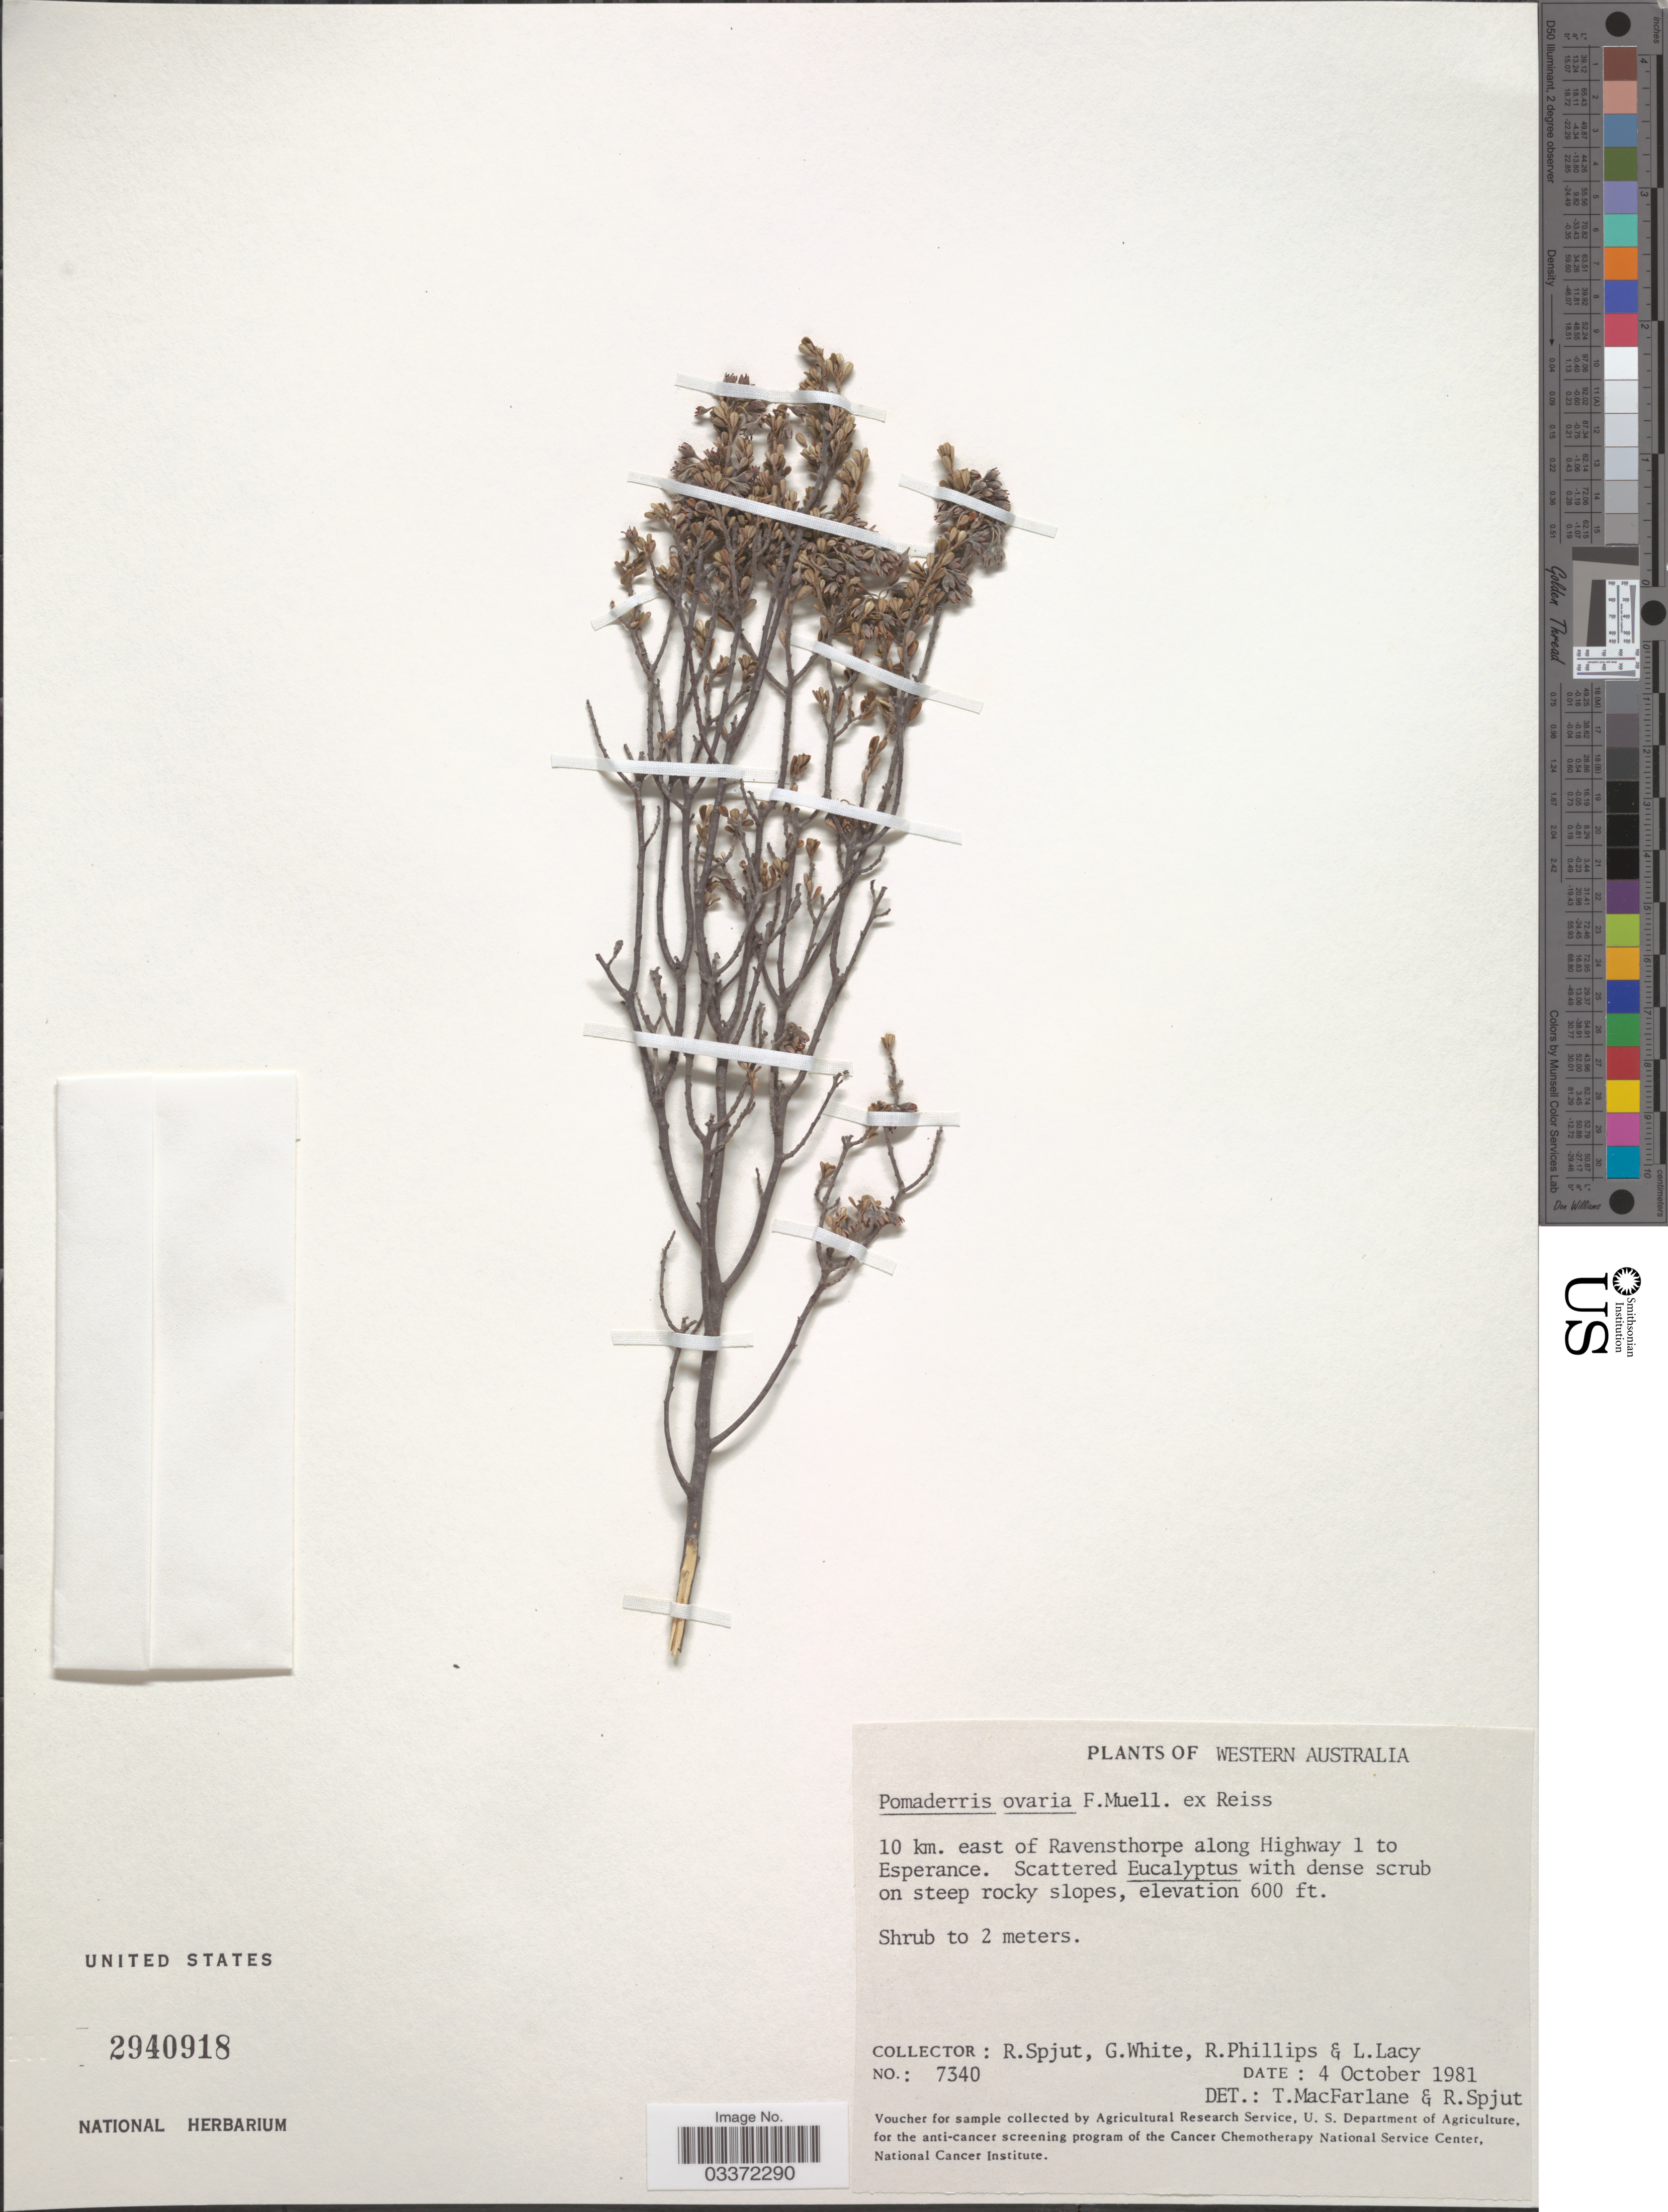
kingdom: Plantae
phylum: Tracheophyta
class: Magnoliopsida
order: Rosales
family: Rhamnaceae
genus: Pomaderris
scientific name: Pomaderris ovaria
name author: F. Muell. ex Reissek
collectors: R. Spjut, G. White, R. Phillips & L. Lacy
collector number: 7340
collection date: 1981-10-04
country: Australia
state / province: Western Australia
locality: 10 km. east of Ravensthorpe along Highway 1 to Esperance.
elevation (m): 183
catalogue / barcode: US 2940918